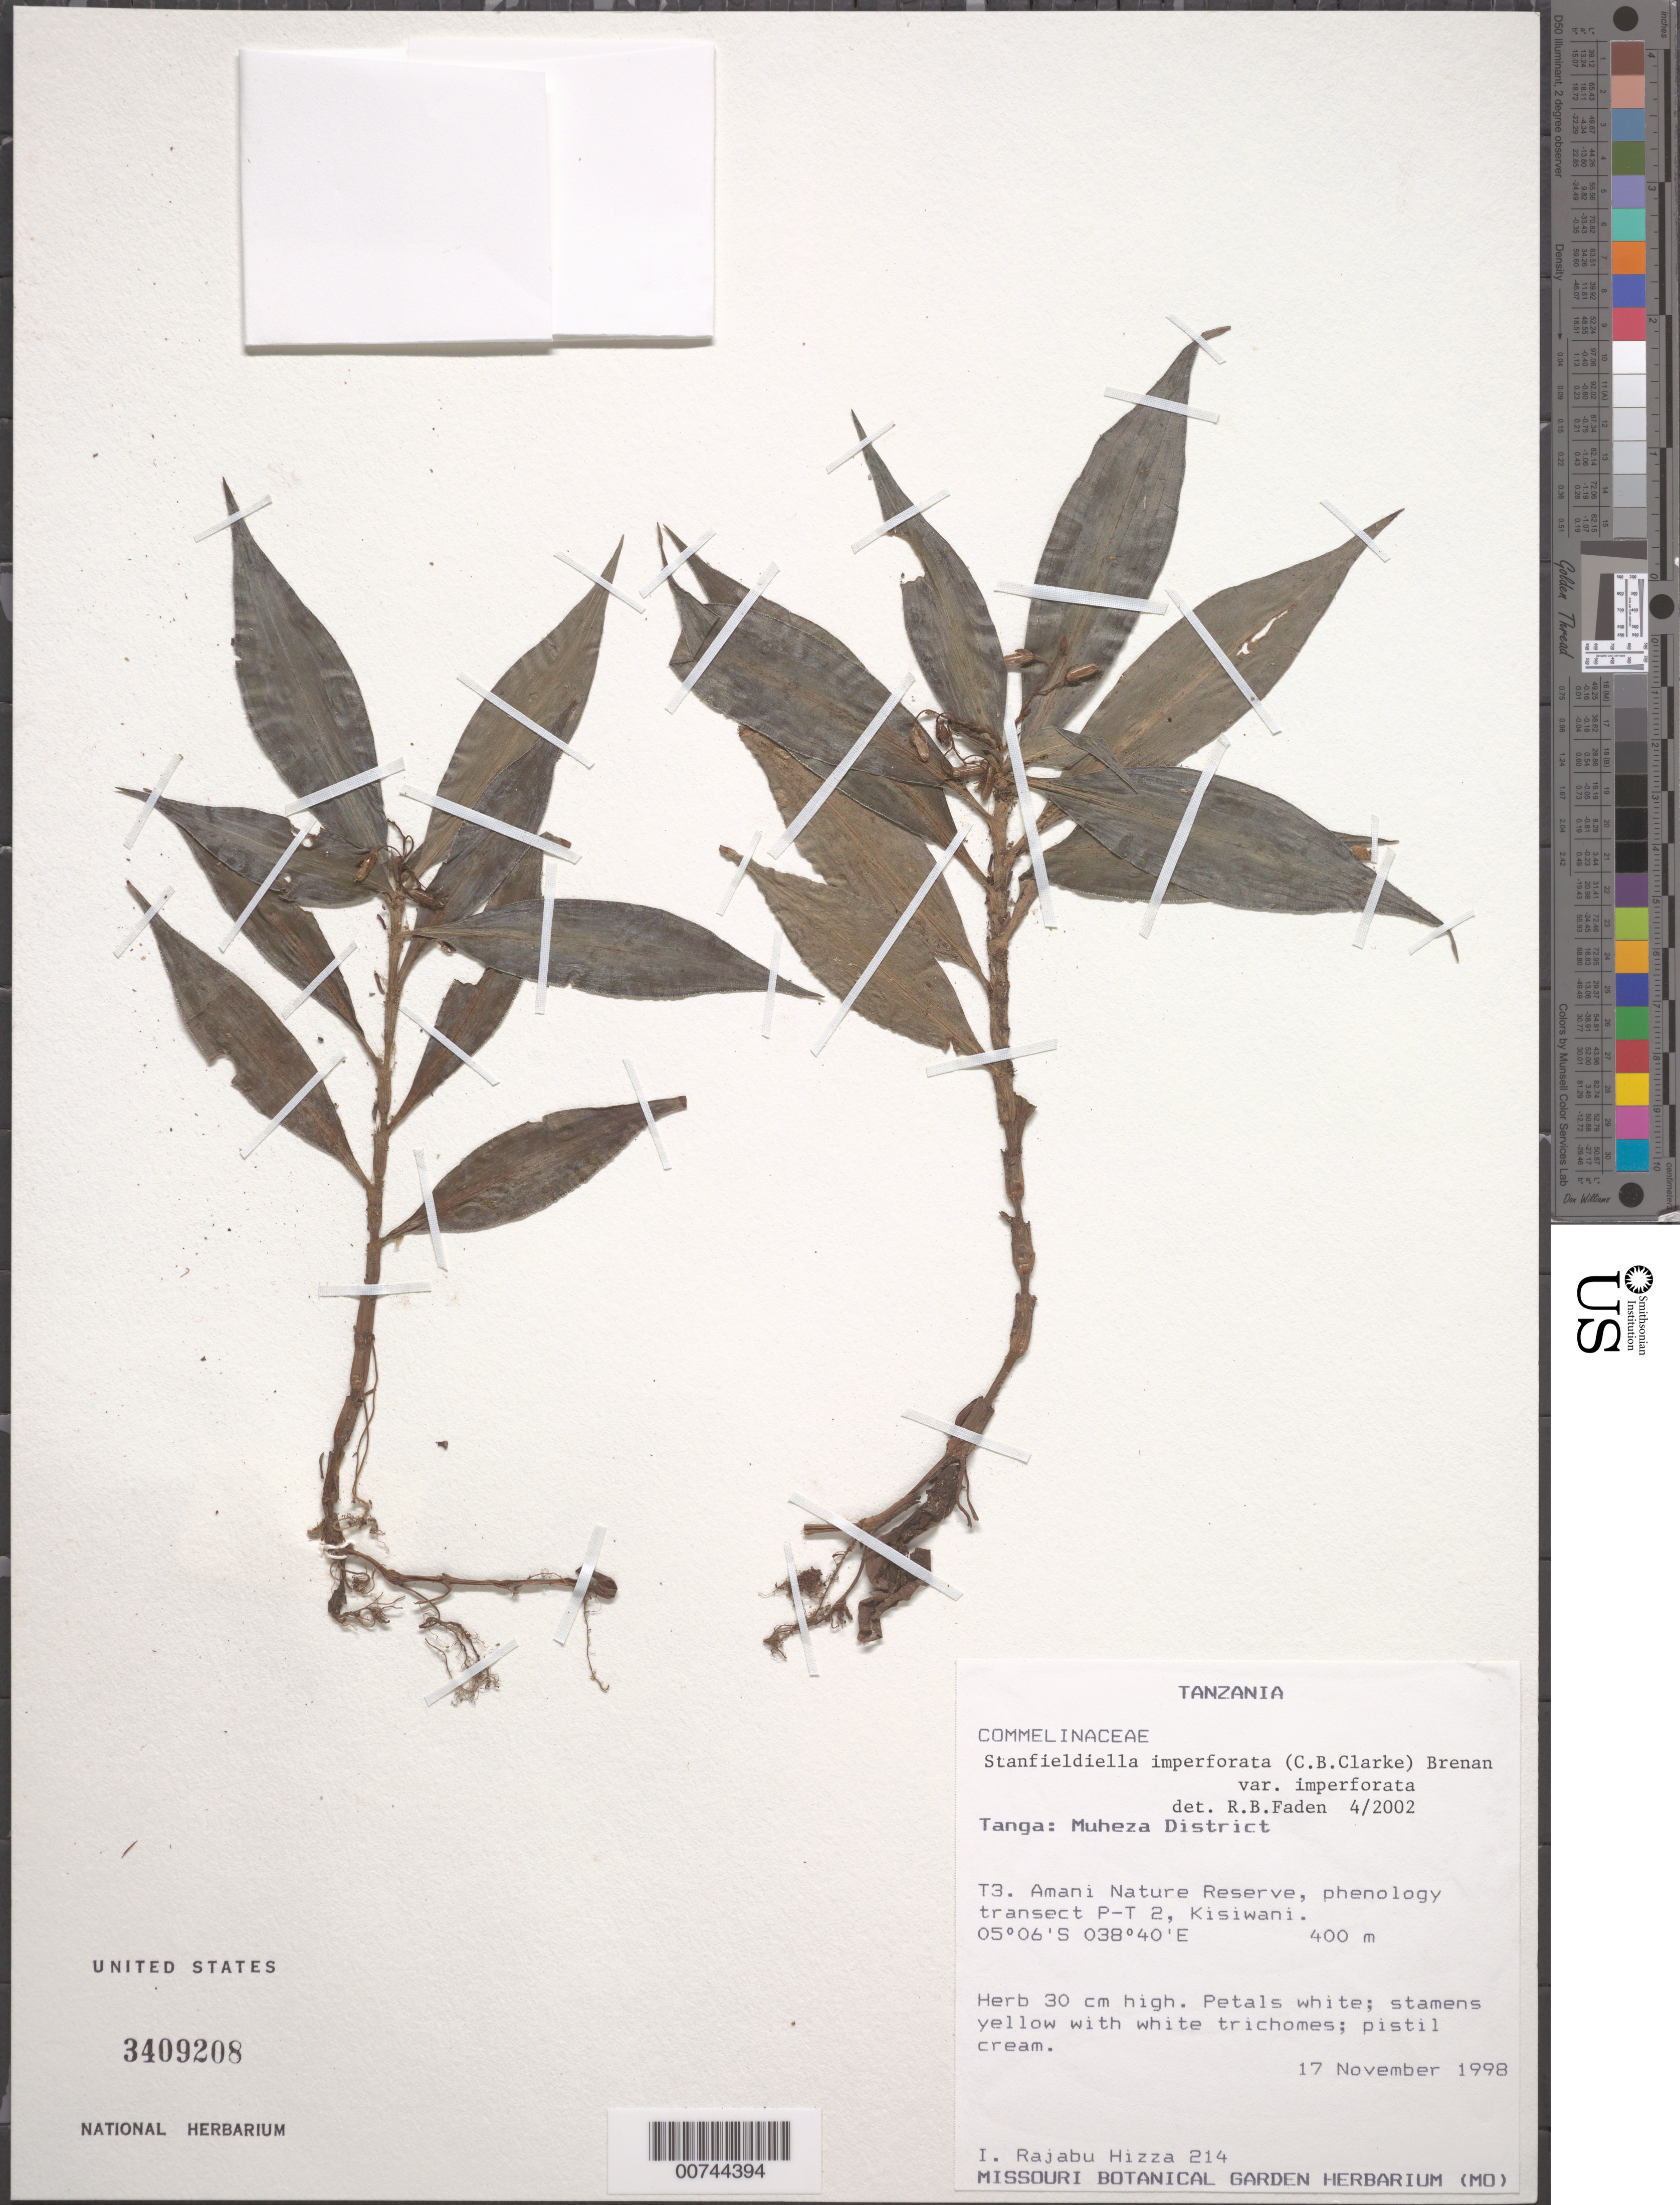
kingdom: Plantae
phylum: Tracheophyta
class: Liliopsida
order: Commelinales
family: Commelinaceae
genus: Stanfieldiella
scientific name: Stanfieldiella imperforata var. imperforata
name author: (C.B. Clarke) Brenan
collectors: I. Hizza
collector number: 214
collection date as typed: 17 Nov 1998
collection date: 1998-11-17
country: Tanzania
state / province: Tanga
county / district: Muheza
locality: T3, Amani Nature Reserve, P-T 2 transect, Kisiwani.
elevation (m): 400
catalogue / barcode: US 3409208